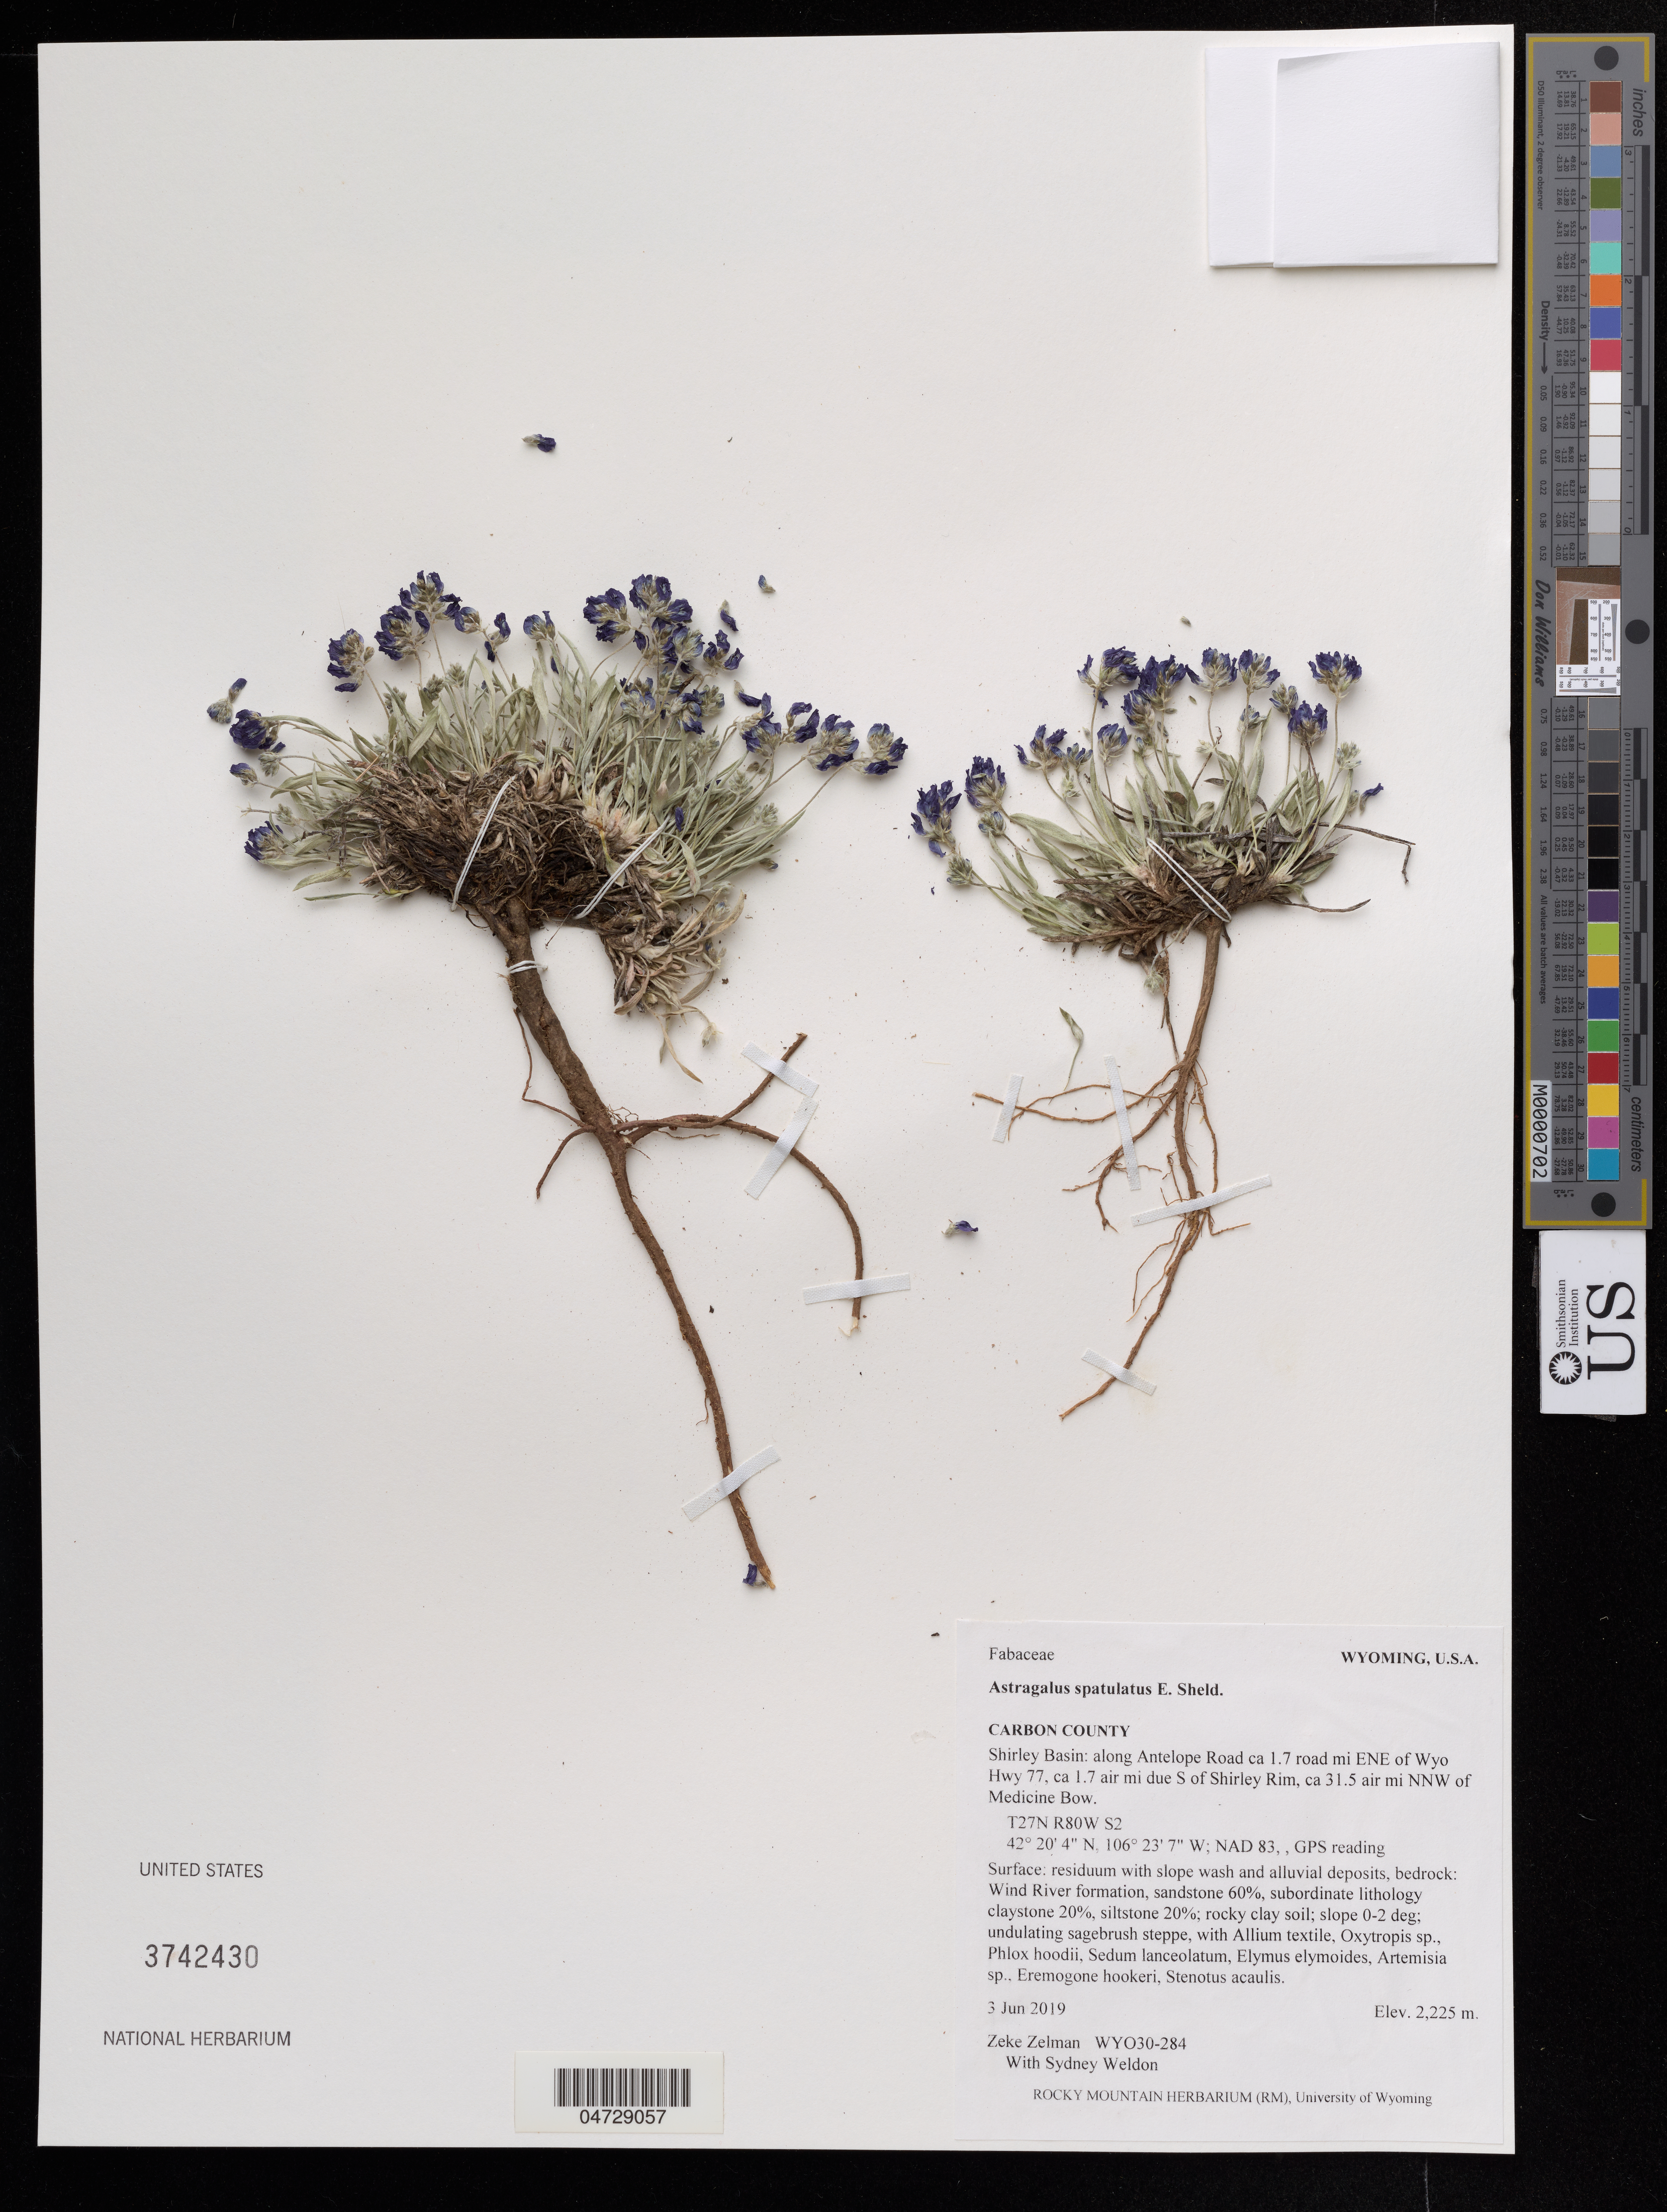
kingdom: Plantae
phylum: Tracheophyta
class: Magnoliopsida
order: Fabales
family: Fabaceae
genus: Astragalus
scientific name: Astragalus spatulatus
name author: E. Sheld.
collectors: Z. Zelman & S. Weldon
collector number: WYO30-284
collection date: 2019-06-03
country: United States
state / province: Wyoming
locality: Carbon County. Shirley Basin: along Antelope Road ca. 1.7 road mi ENE of Wyo Hwy 77, ca. 1.7 air mi due S of Shirley Rim, ca 31.5 air mi NNW of Medicine Bow. T27N R80W S2.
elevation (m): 2225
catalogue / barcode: US 3742430